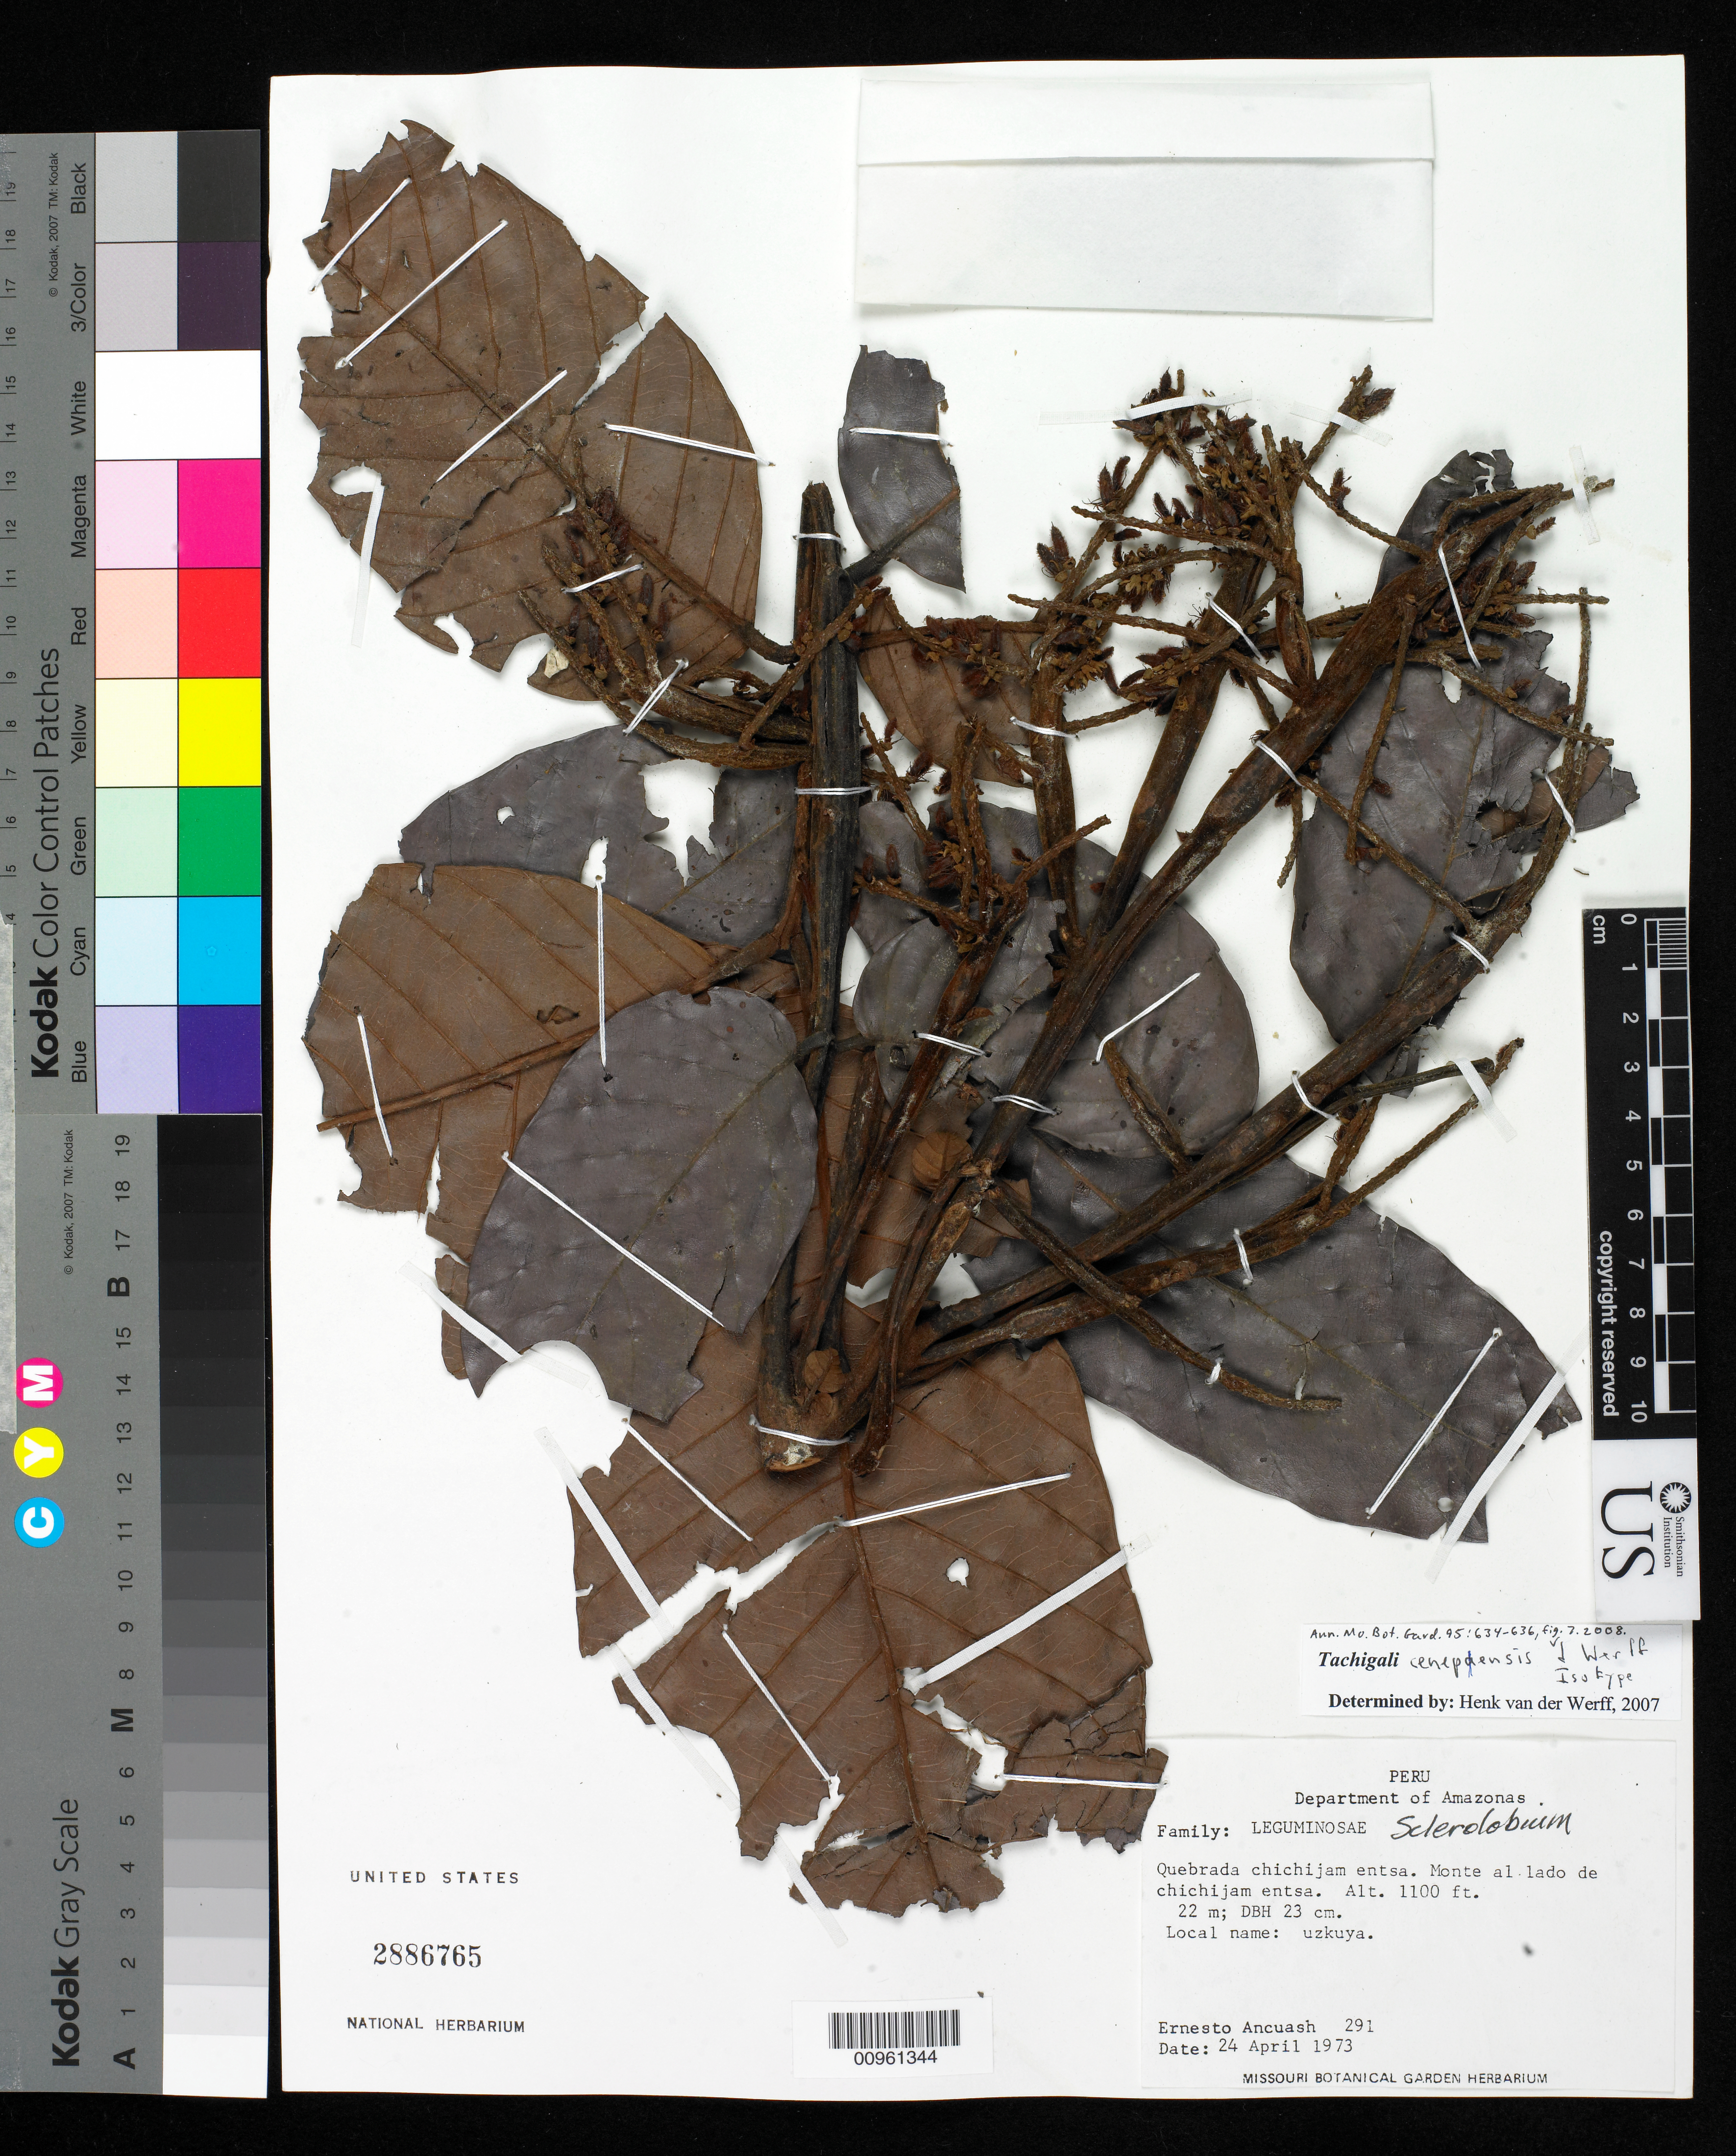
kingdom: Plantae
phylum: Tracheophyta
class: Magnoliopsida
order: Fabales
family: Fabaceae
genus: Tachigali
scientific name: Tachigali cenepensis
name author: van der Werff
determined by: van der Werff, H., (MO), Missouri Botanical Garden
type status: Isotype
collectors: E. Ancuash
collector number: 291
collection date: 1973-04-24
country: Peru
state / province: Amazonas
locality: Quebrada chichijam entsa. Monte al lado de chichijam entsa.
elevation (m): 335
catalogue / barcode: US 2886765